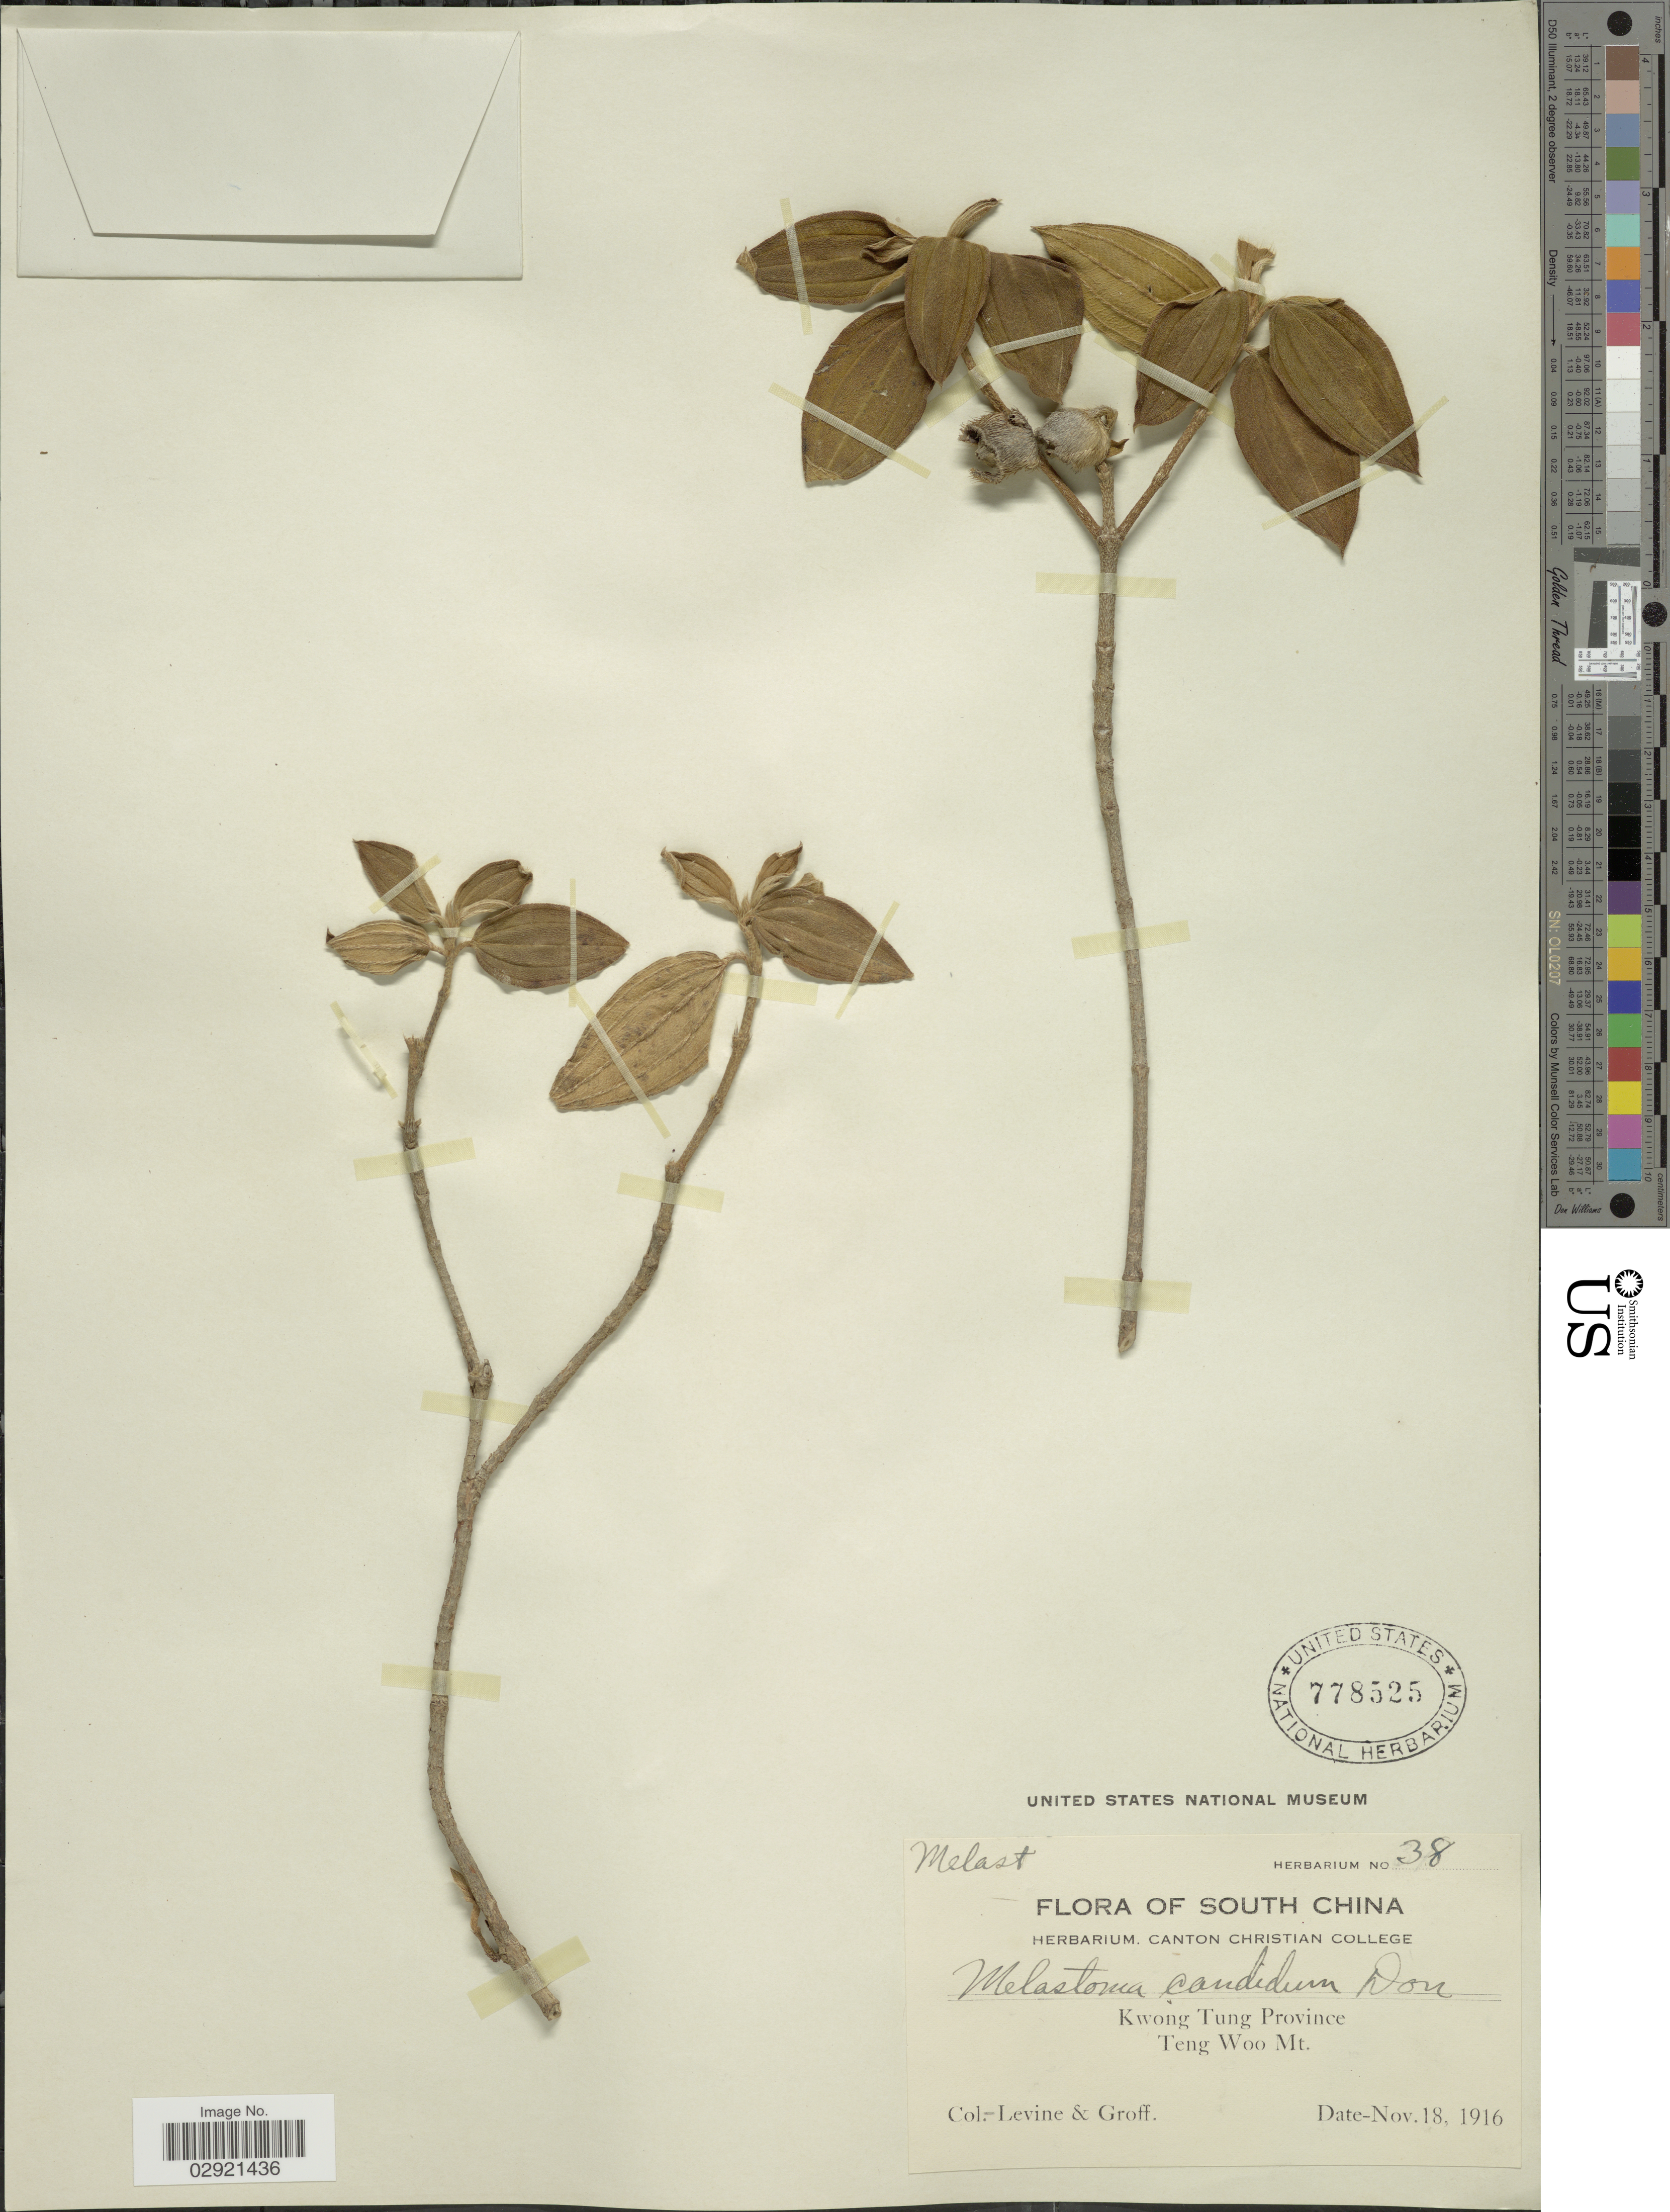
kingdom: Plantae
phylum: Tracheophyta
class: Magnoliopsida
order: Myrtales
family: Melastomataceae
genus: Melastoma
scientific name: Melastoma candidum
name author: D. Don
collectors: -. Levine & -- Groff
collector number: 38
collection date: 1916-11-18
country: China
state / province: Guangdong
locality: Kwong Tung Province. Teng Woo Mt.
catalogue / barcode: US 778525